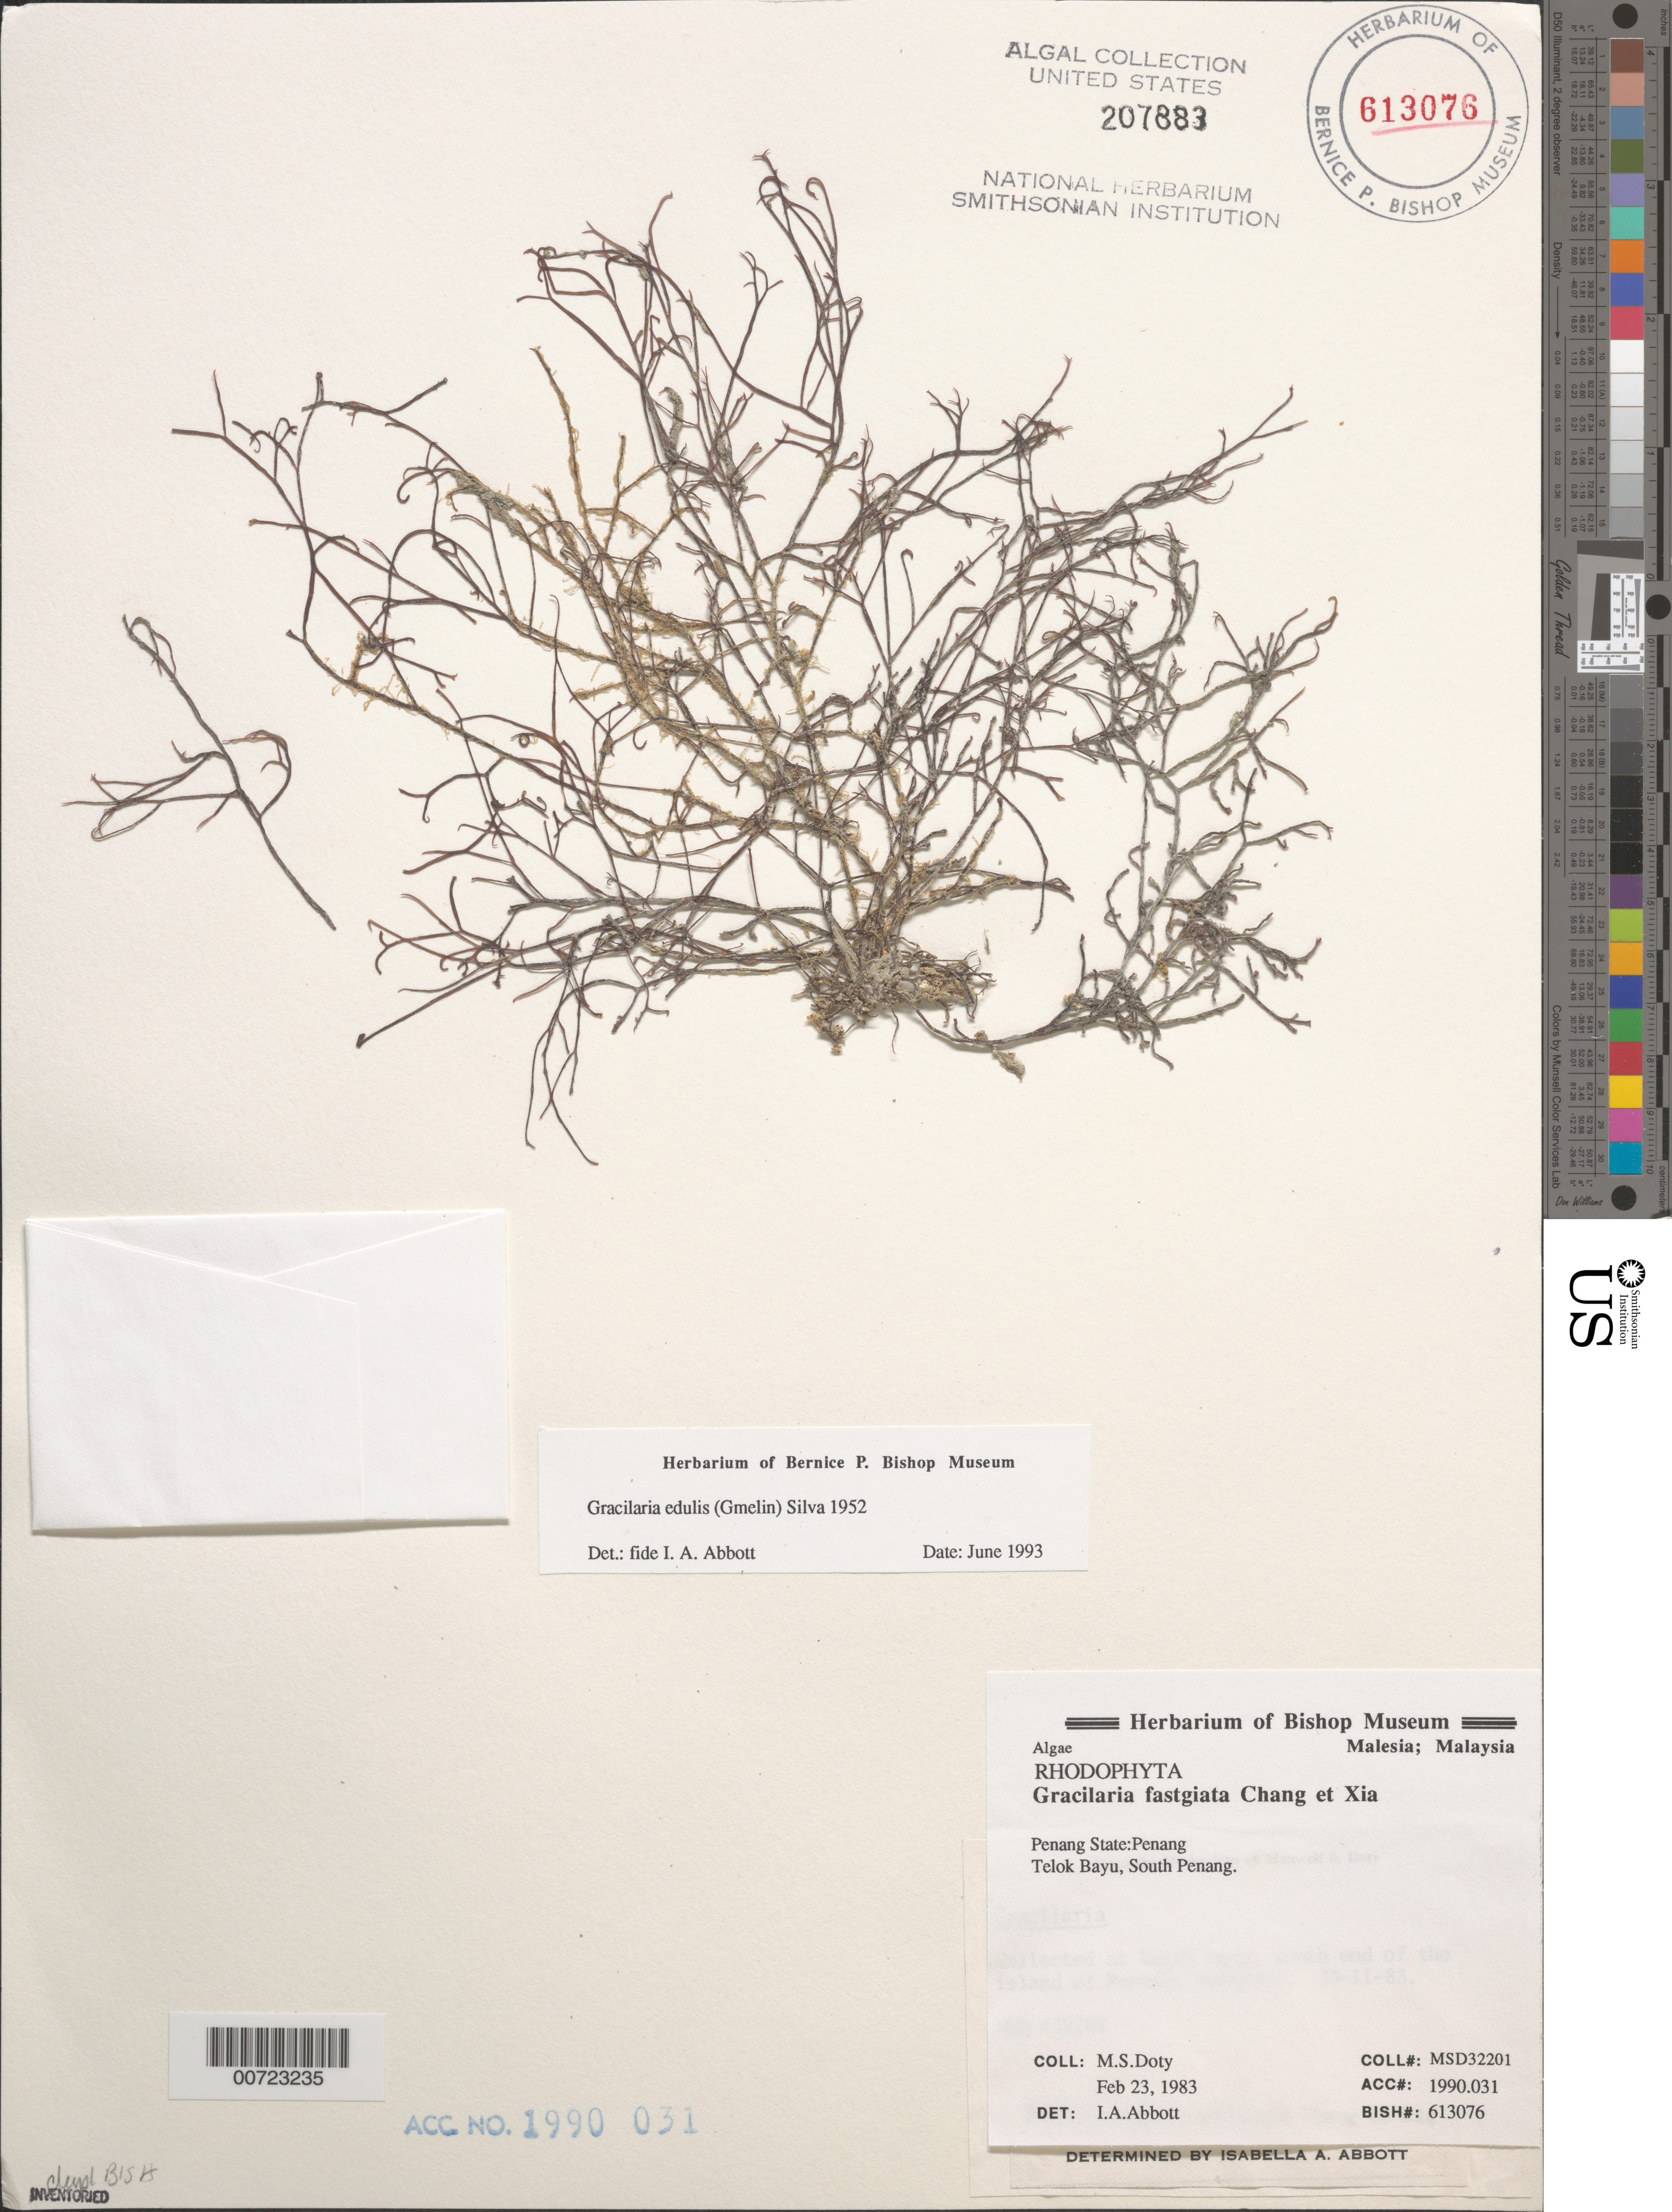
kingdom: Plantae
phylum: Rhodophyta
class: Florideophyceae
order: Gracilariales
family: Gracilariaceae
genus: Gracilaria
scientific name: Gracilaria edulis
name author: (S.G. Gmel.) P.C. Silva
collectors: M. S. Doty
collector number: MSD 32201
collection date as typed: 23 Feb 1983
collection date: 1983-02-23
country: Malaysia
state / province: Pinang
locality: Telok Bayu, South Penang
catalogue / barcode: US 207883